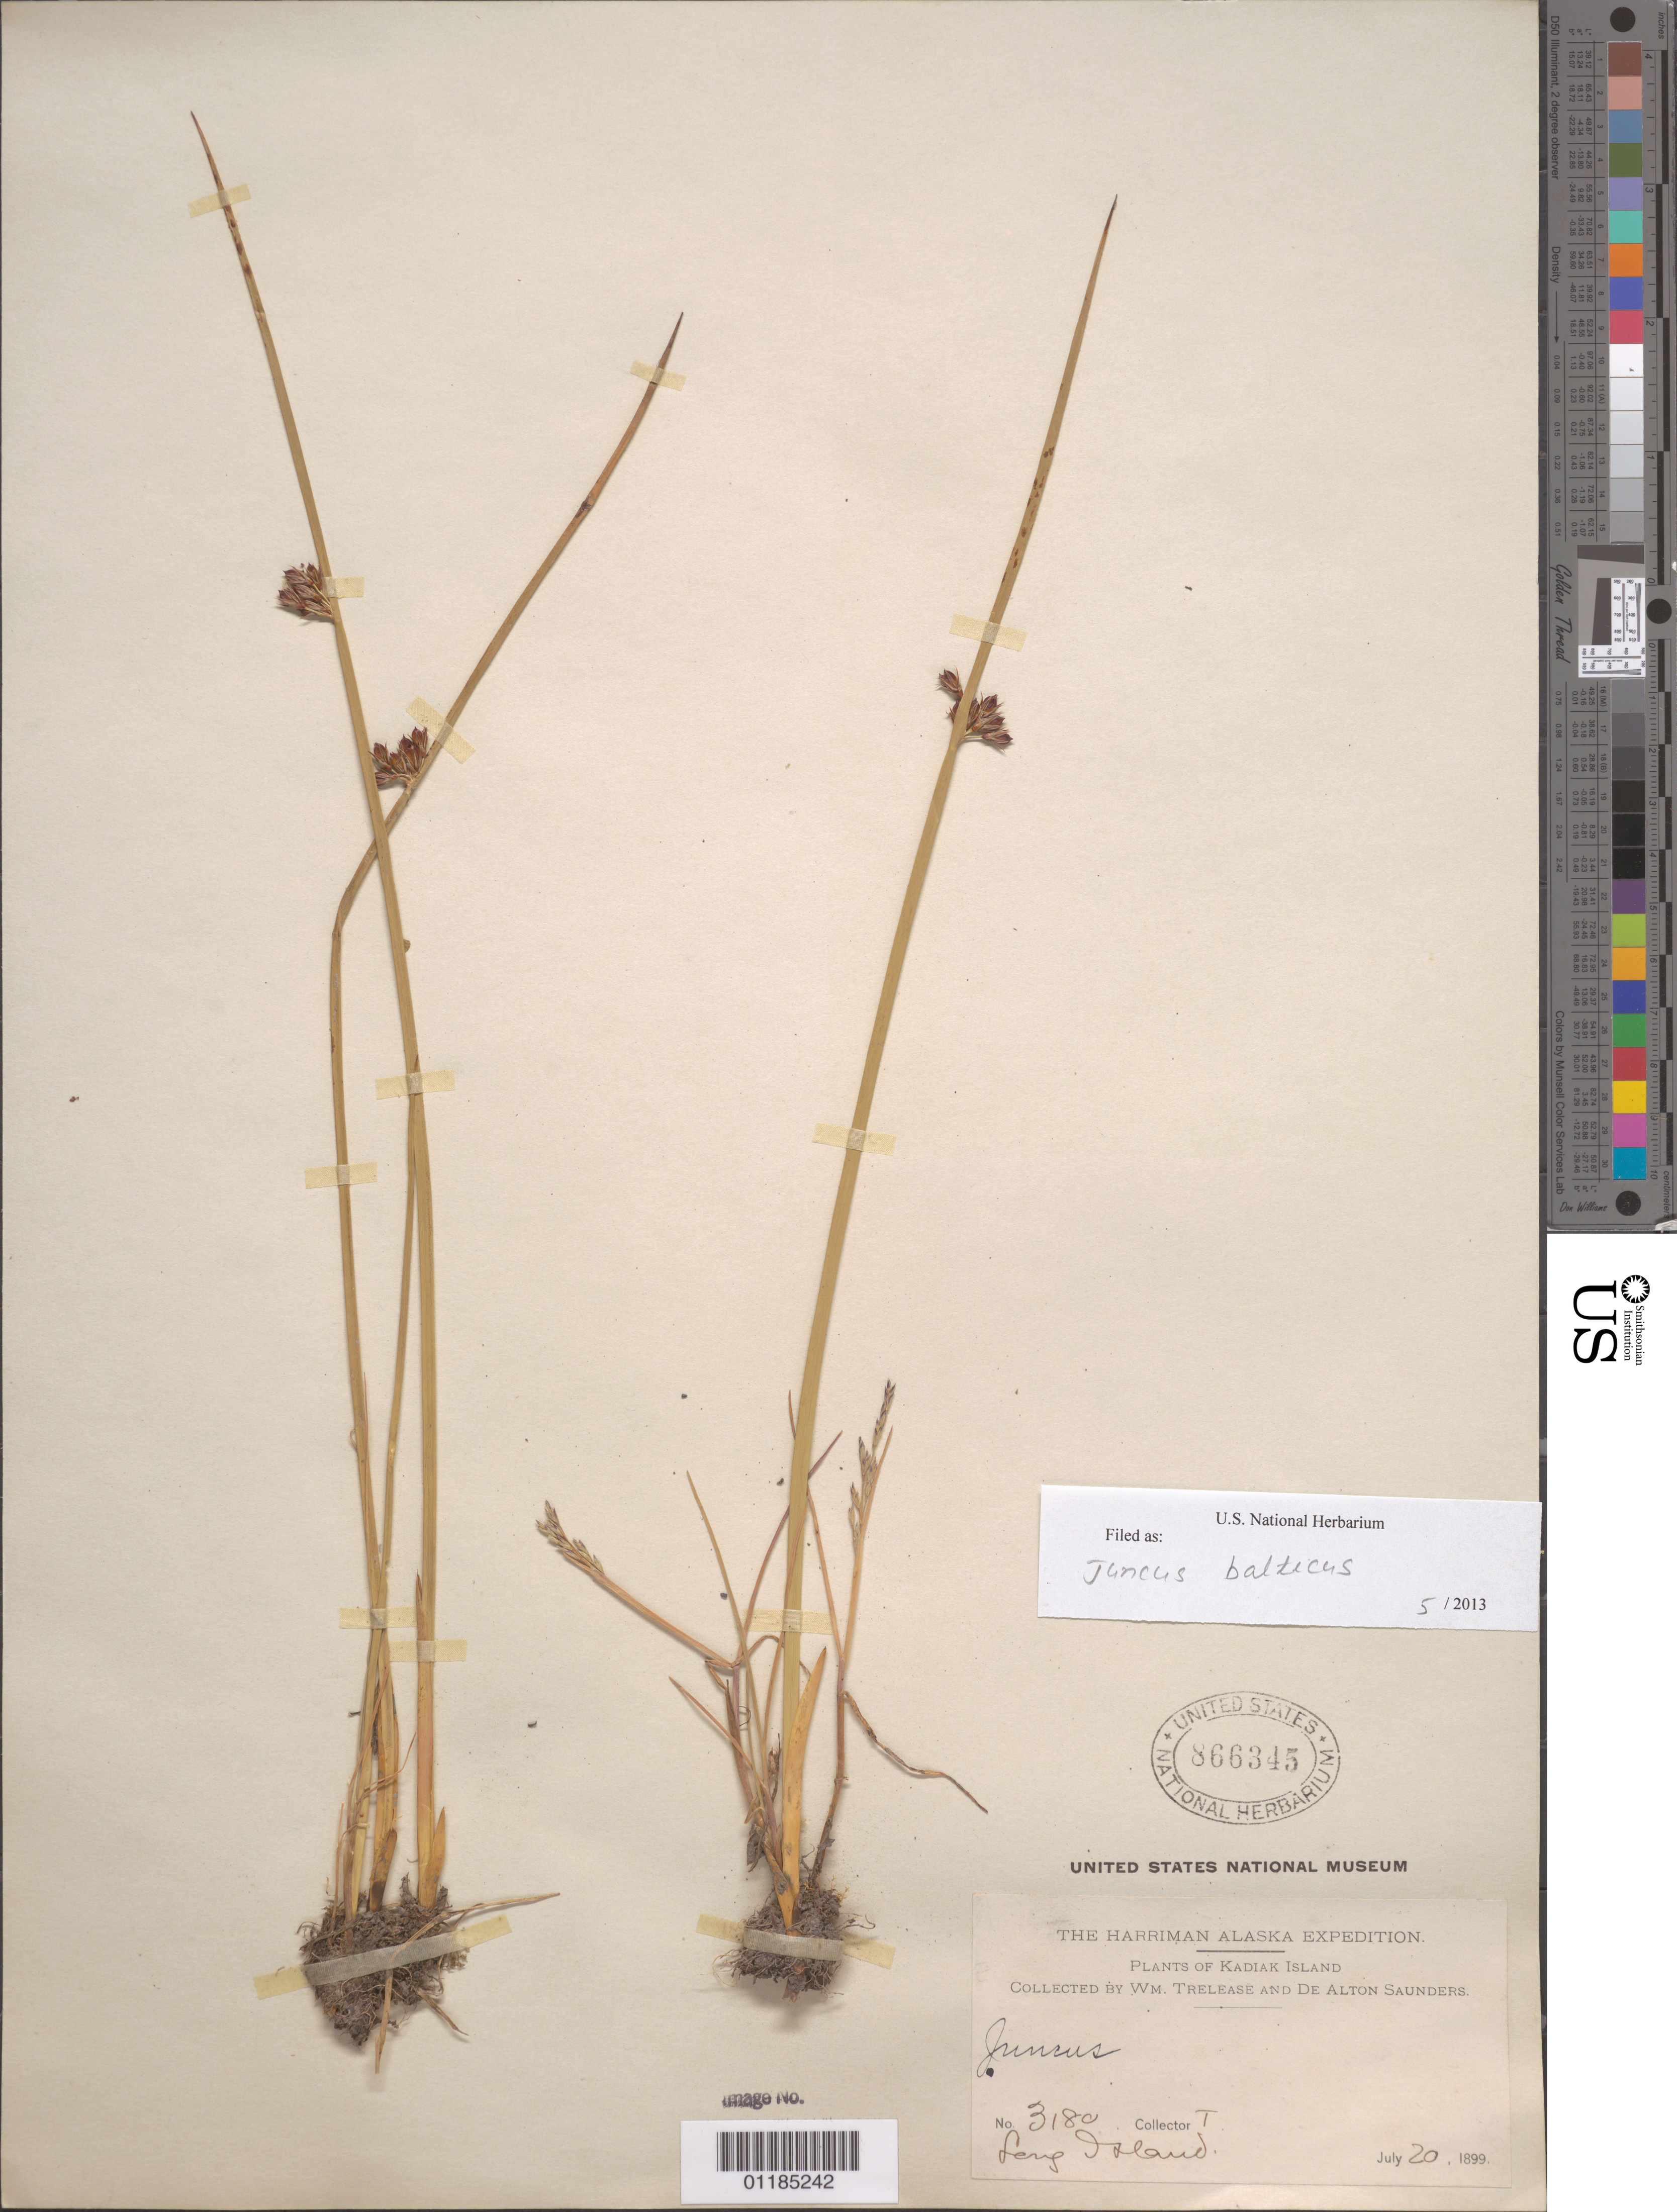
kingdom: Plantae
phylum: Tracheophyta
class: Liliopsida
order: Poales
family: Juncaceae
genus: Juncus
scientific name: Juncus balticus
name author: Willd.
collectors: W. Trelease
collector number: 3180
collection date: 1899-07-20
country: United States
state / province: Alaska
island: Long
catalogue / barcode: US 866345